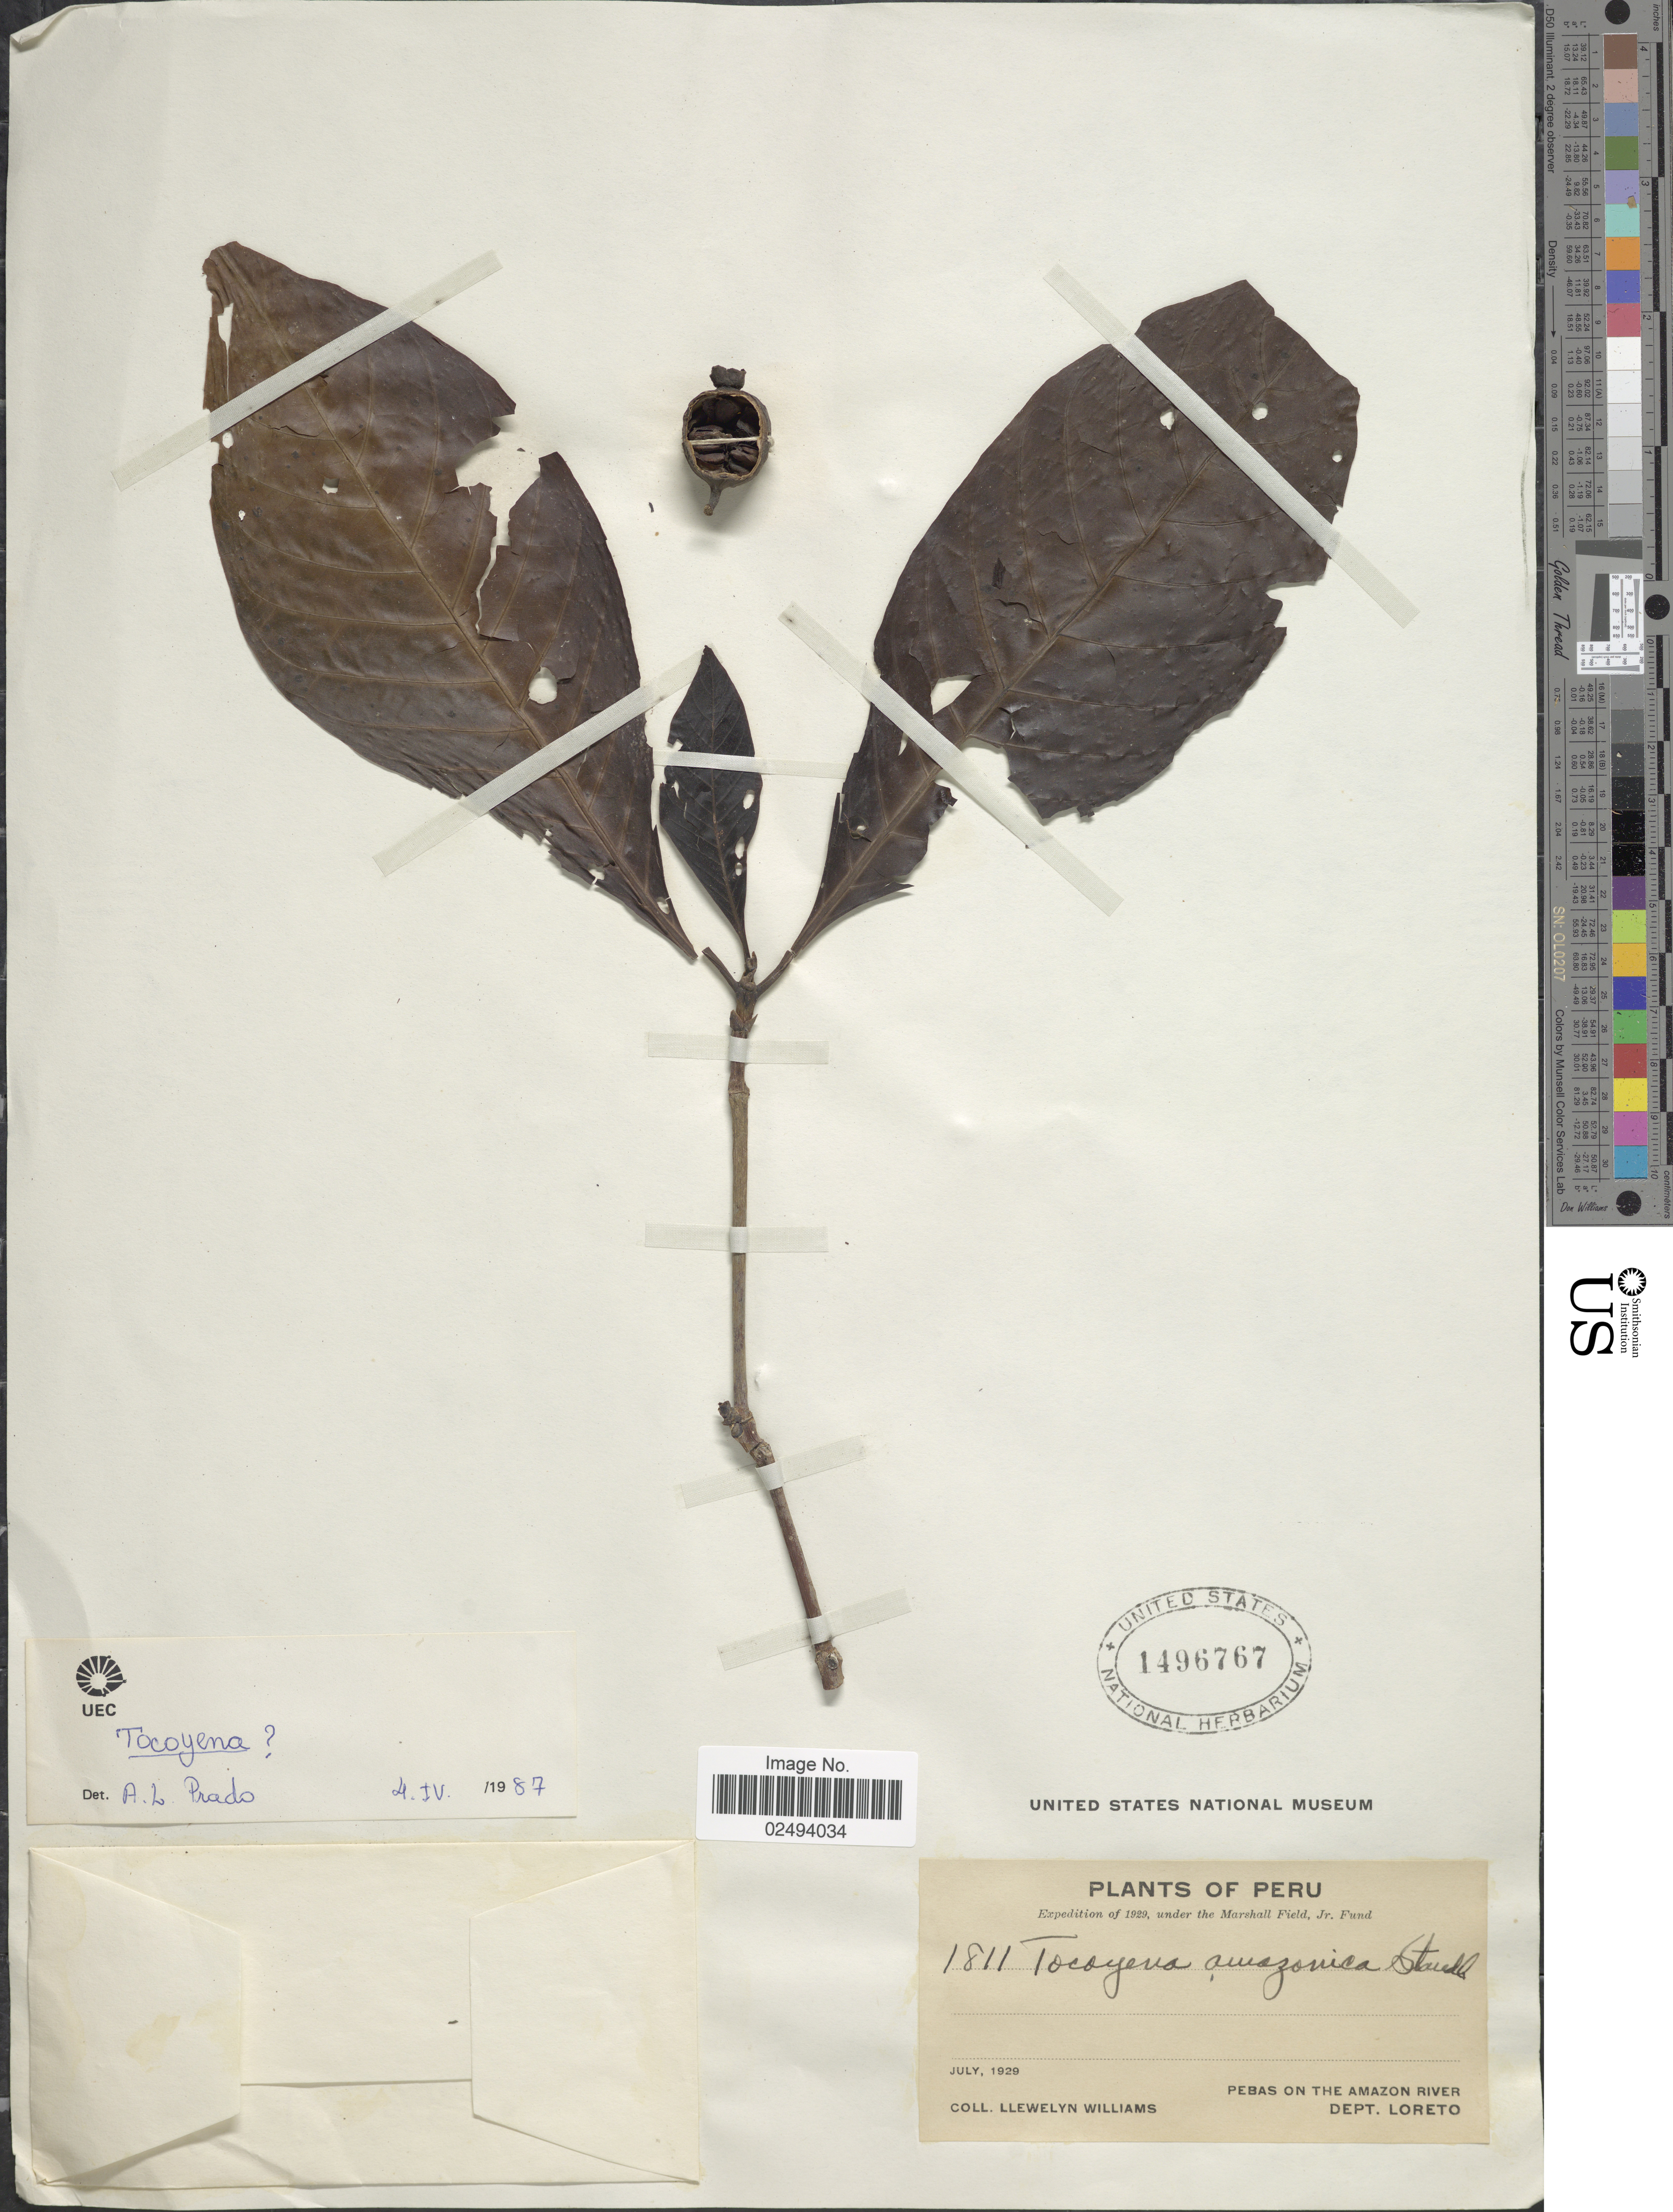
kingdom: Plantae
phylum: Tracheophyta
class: Magnoliopsida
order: Gentianales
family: Rubiaceae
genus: Tocoyena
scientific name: Tocoyena amazonica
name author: Standl.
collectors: Ll. Williams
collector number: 1811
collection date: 1929-07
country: Peru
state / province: Loreto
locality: Pebas On The Amazon River, Dept. Loreto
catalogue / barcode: US 1496767